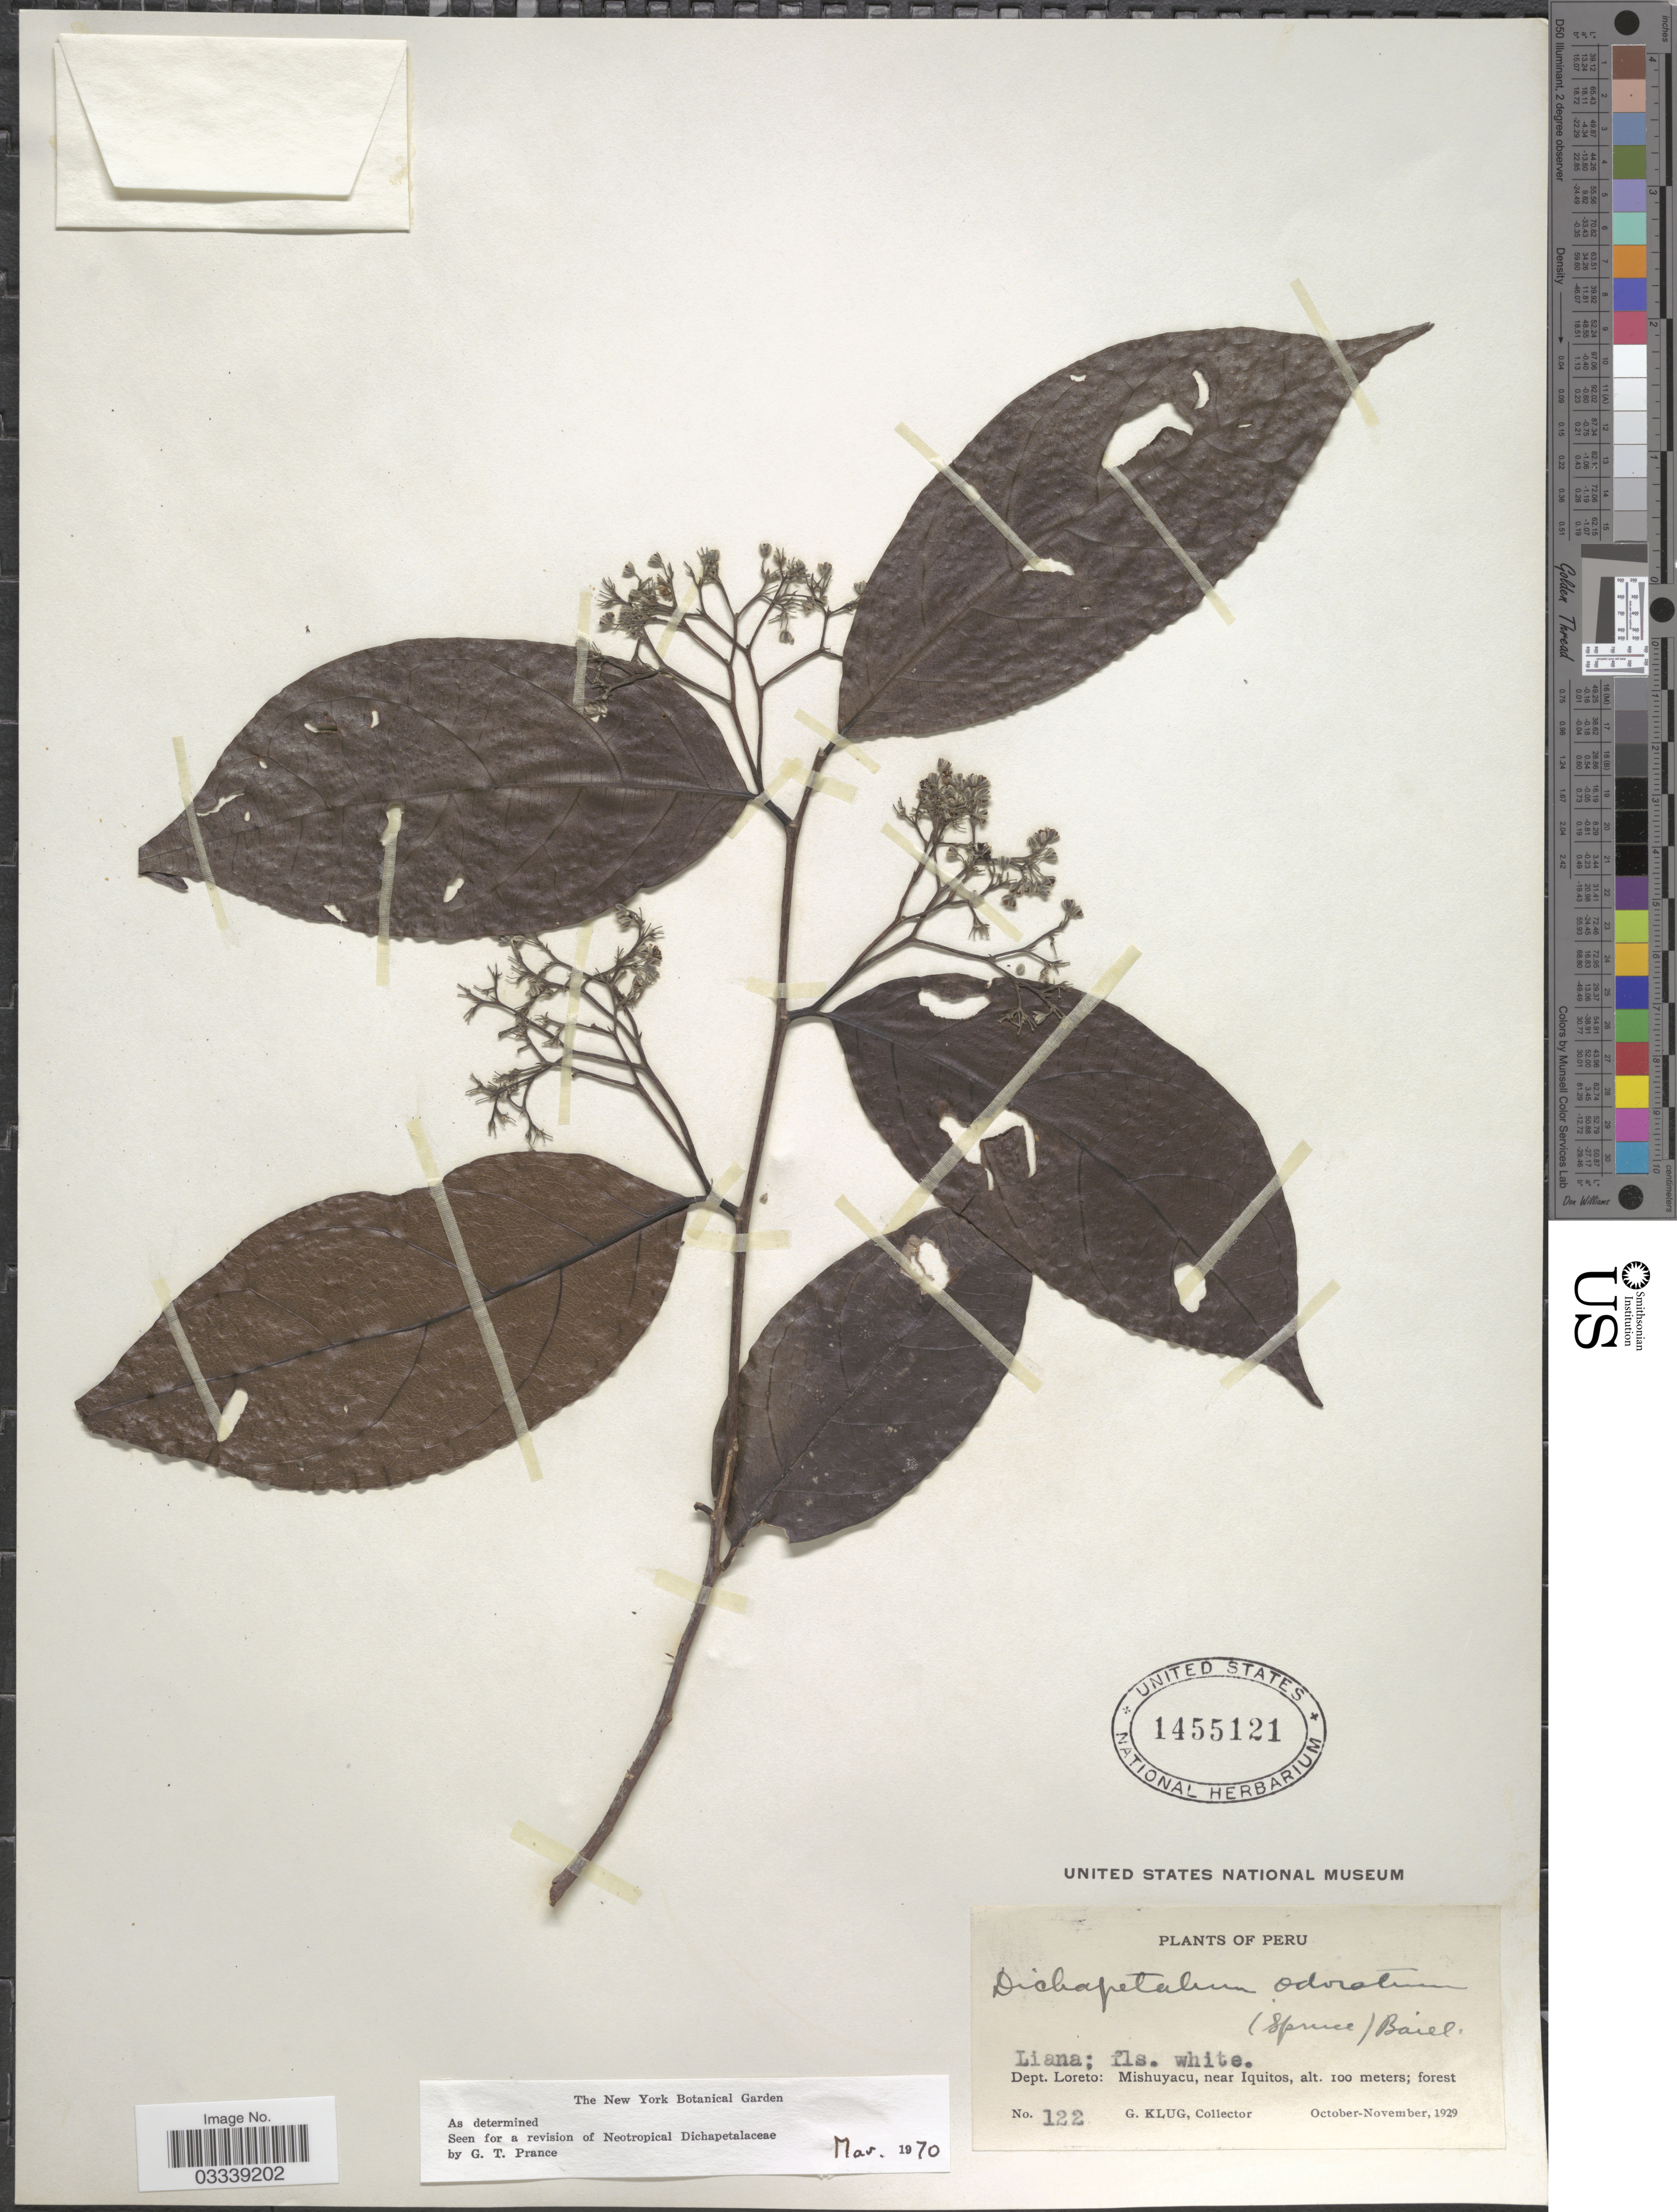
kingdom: Plantae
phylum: Tracheophyta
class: Magnoliopsida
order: Malpighiales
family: Dichapetalaceae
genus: Dichapetalum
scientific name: Dichapetalum odoratum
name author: Baill.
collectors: G. Klug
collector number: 122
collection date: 1929-10/1929-11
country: Peru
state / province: Loreto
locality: Dept. Loreto: Mishuyacu, near Iquitos.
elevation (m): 100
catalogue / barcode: US 1455121